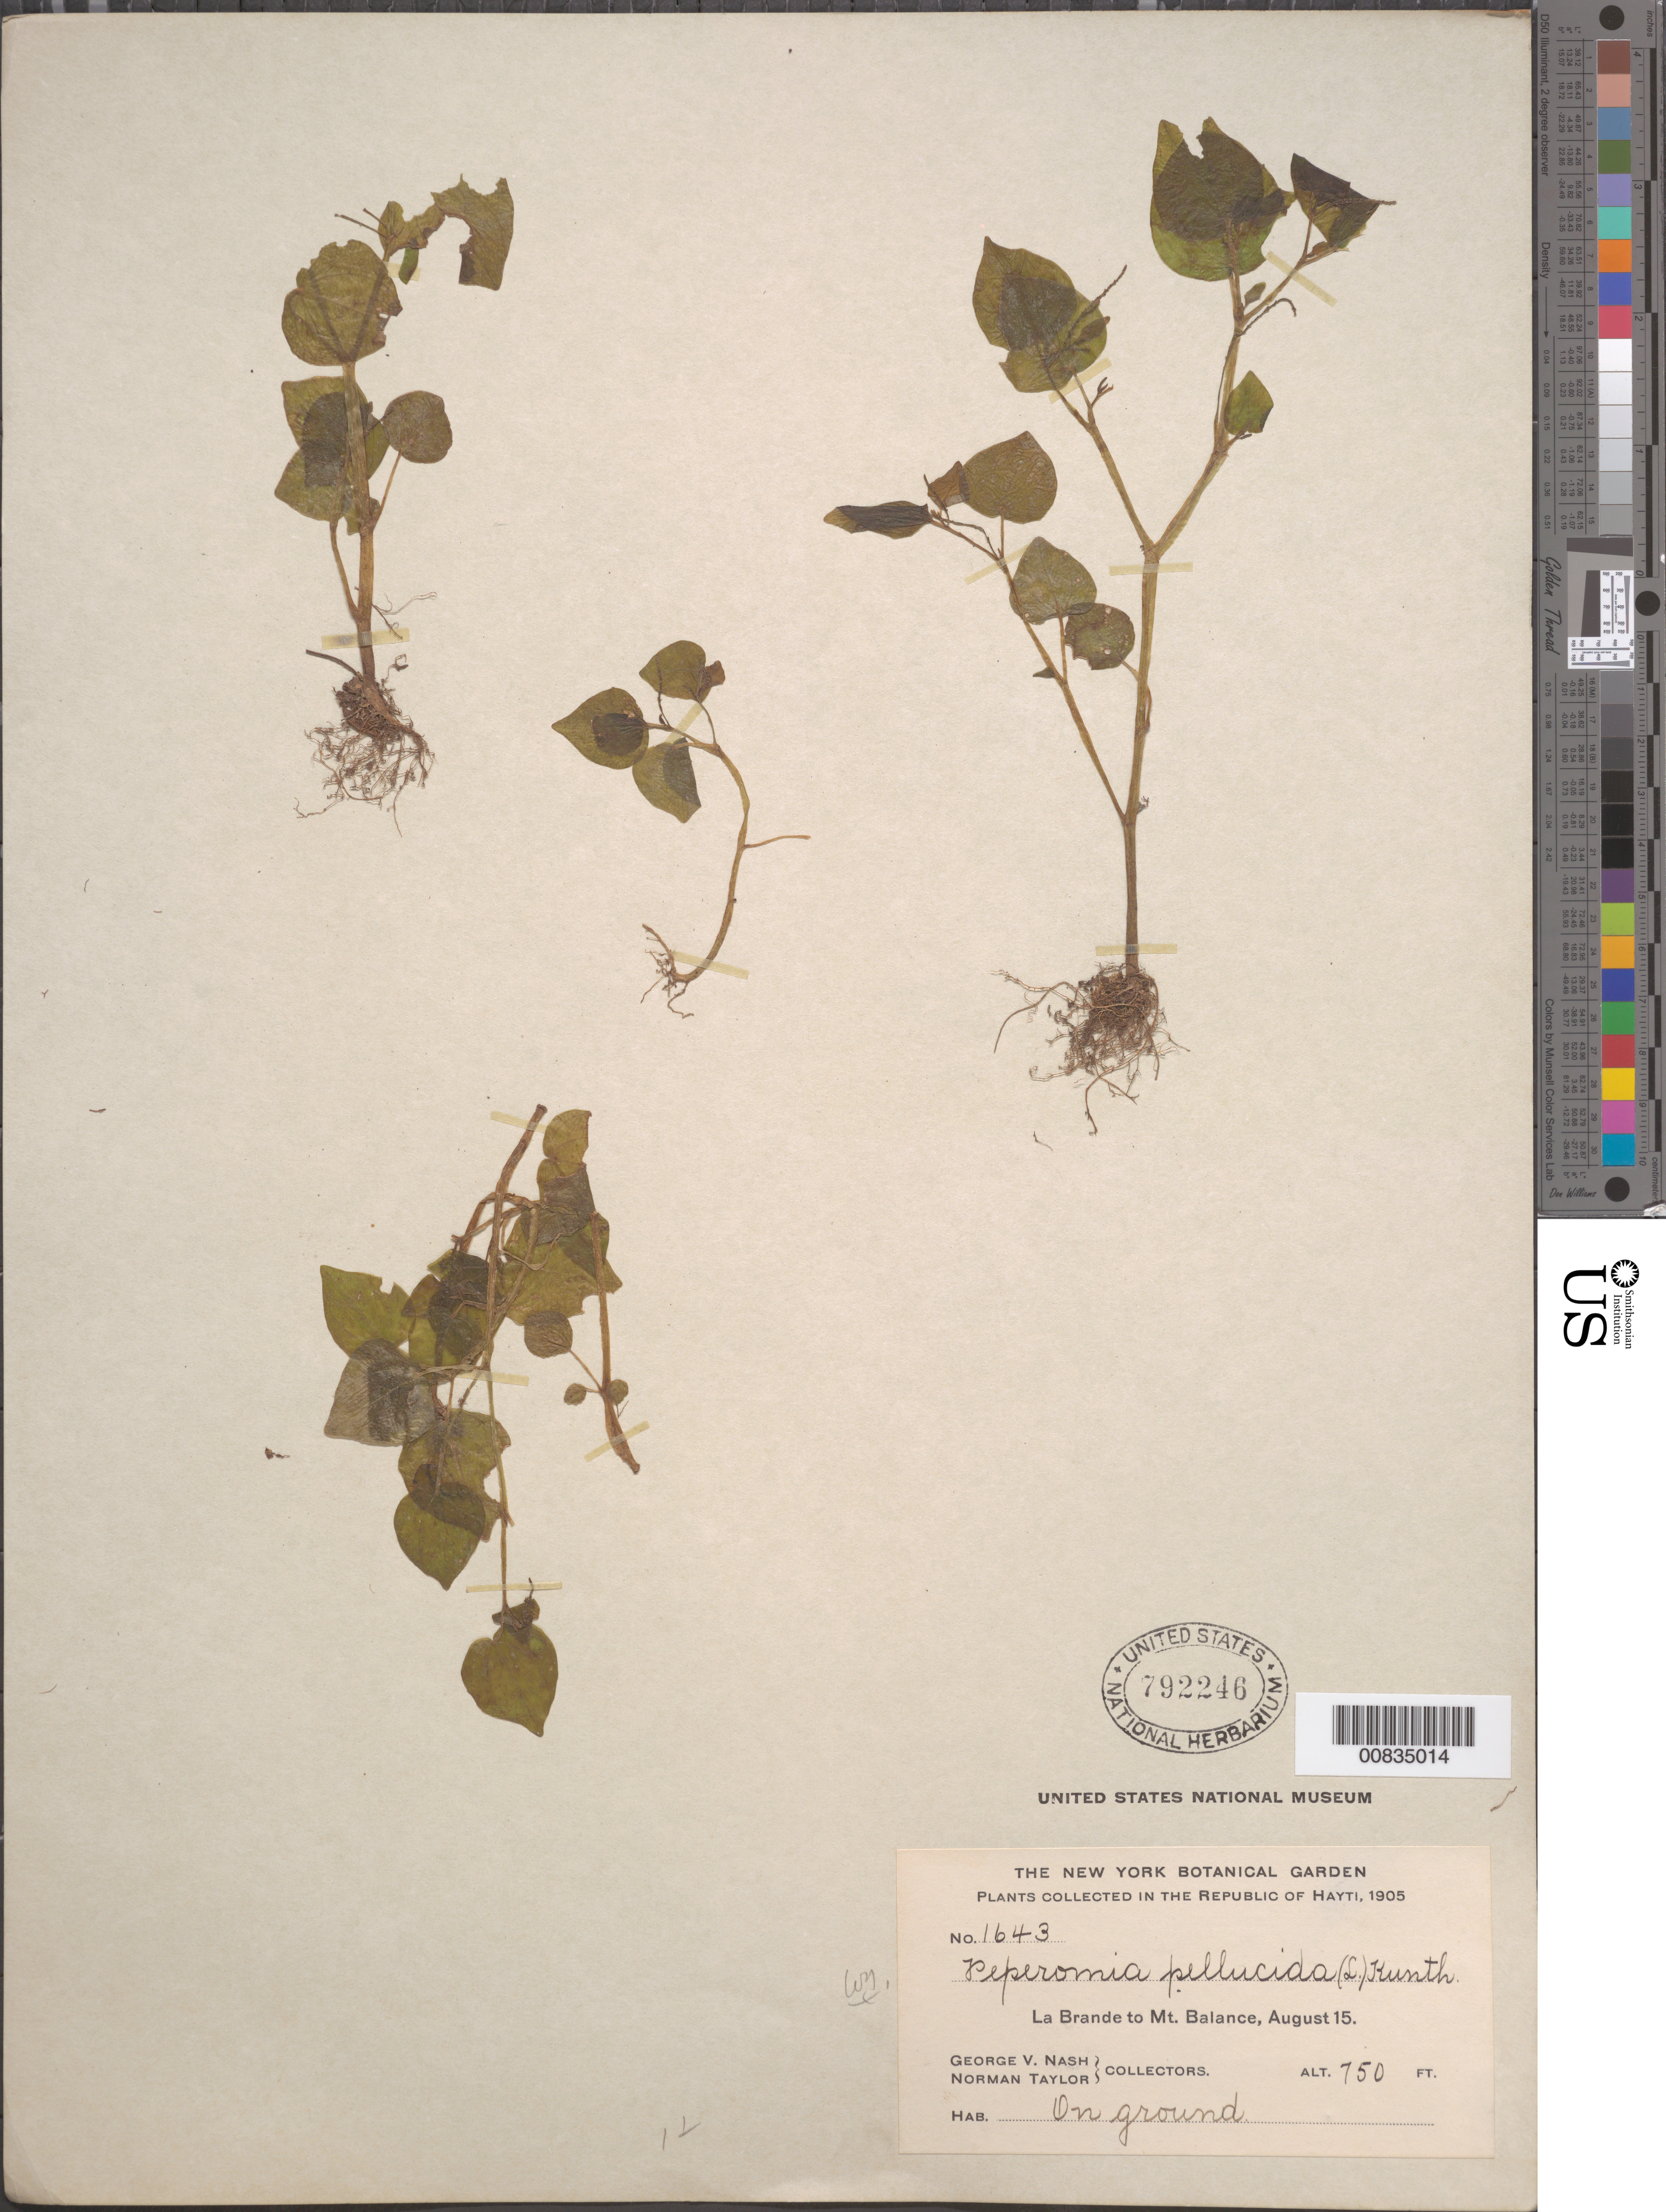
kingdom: Plantae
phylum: Tracheophyta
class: Magnoliopsida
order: Piperales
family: Piperaceae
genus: Peperomia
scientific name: Peperomia pellucida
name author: (L.) Kunth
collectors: G. V. Nash & N. Taylor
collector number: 1643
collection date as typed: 15 Aug 1905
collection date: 1905-08-15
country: Haiti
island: Hispaniola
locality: La Brande to Mt. Balance.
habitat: On ground.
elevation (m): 229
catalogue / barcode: US 792246